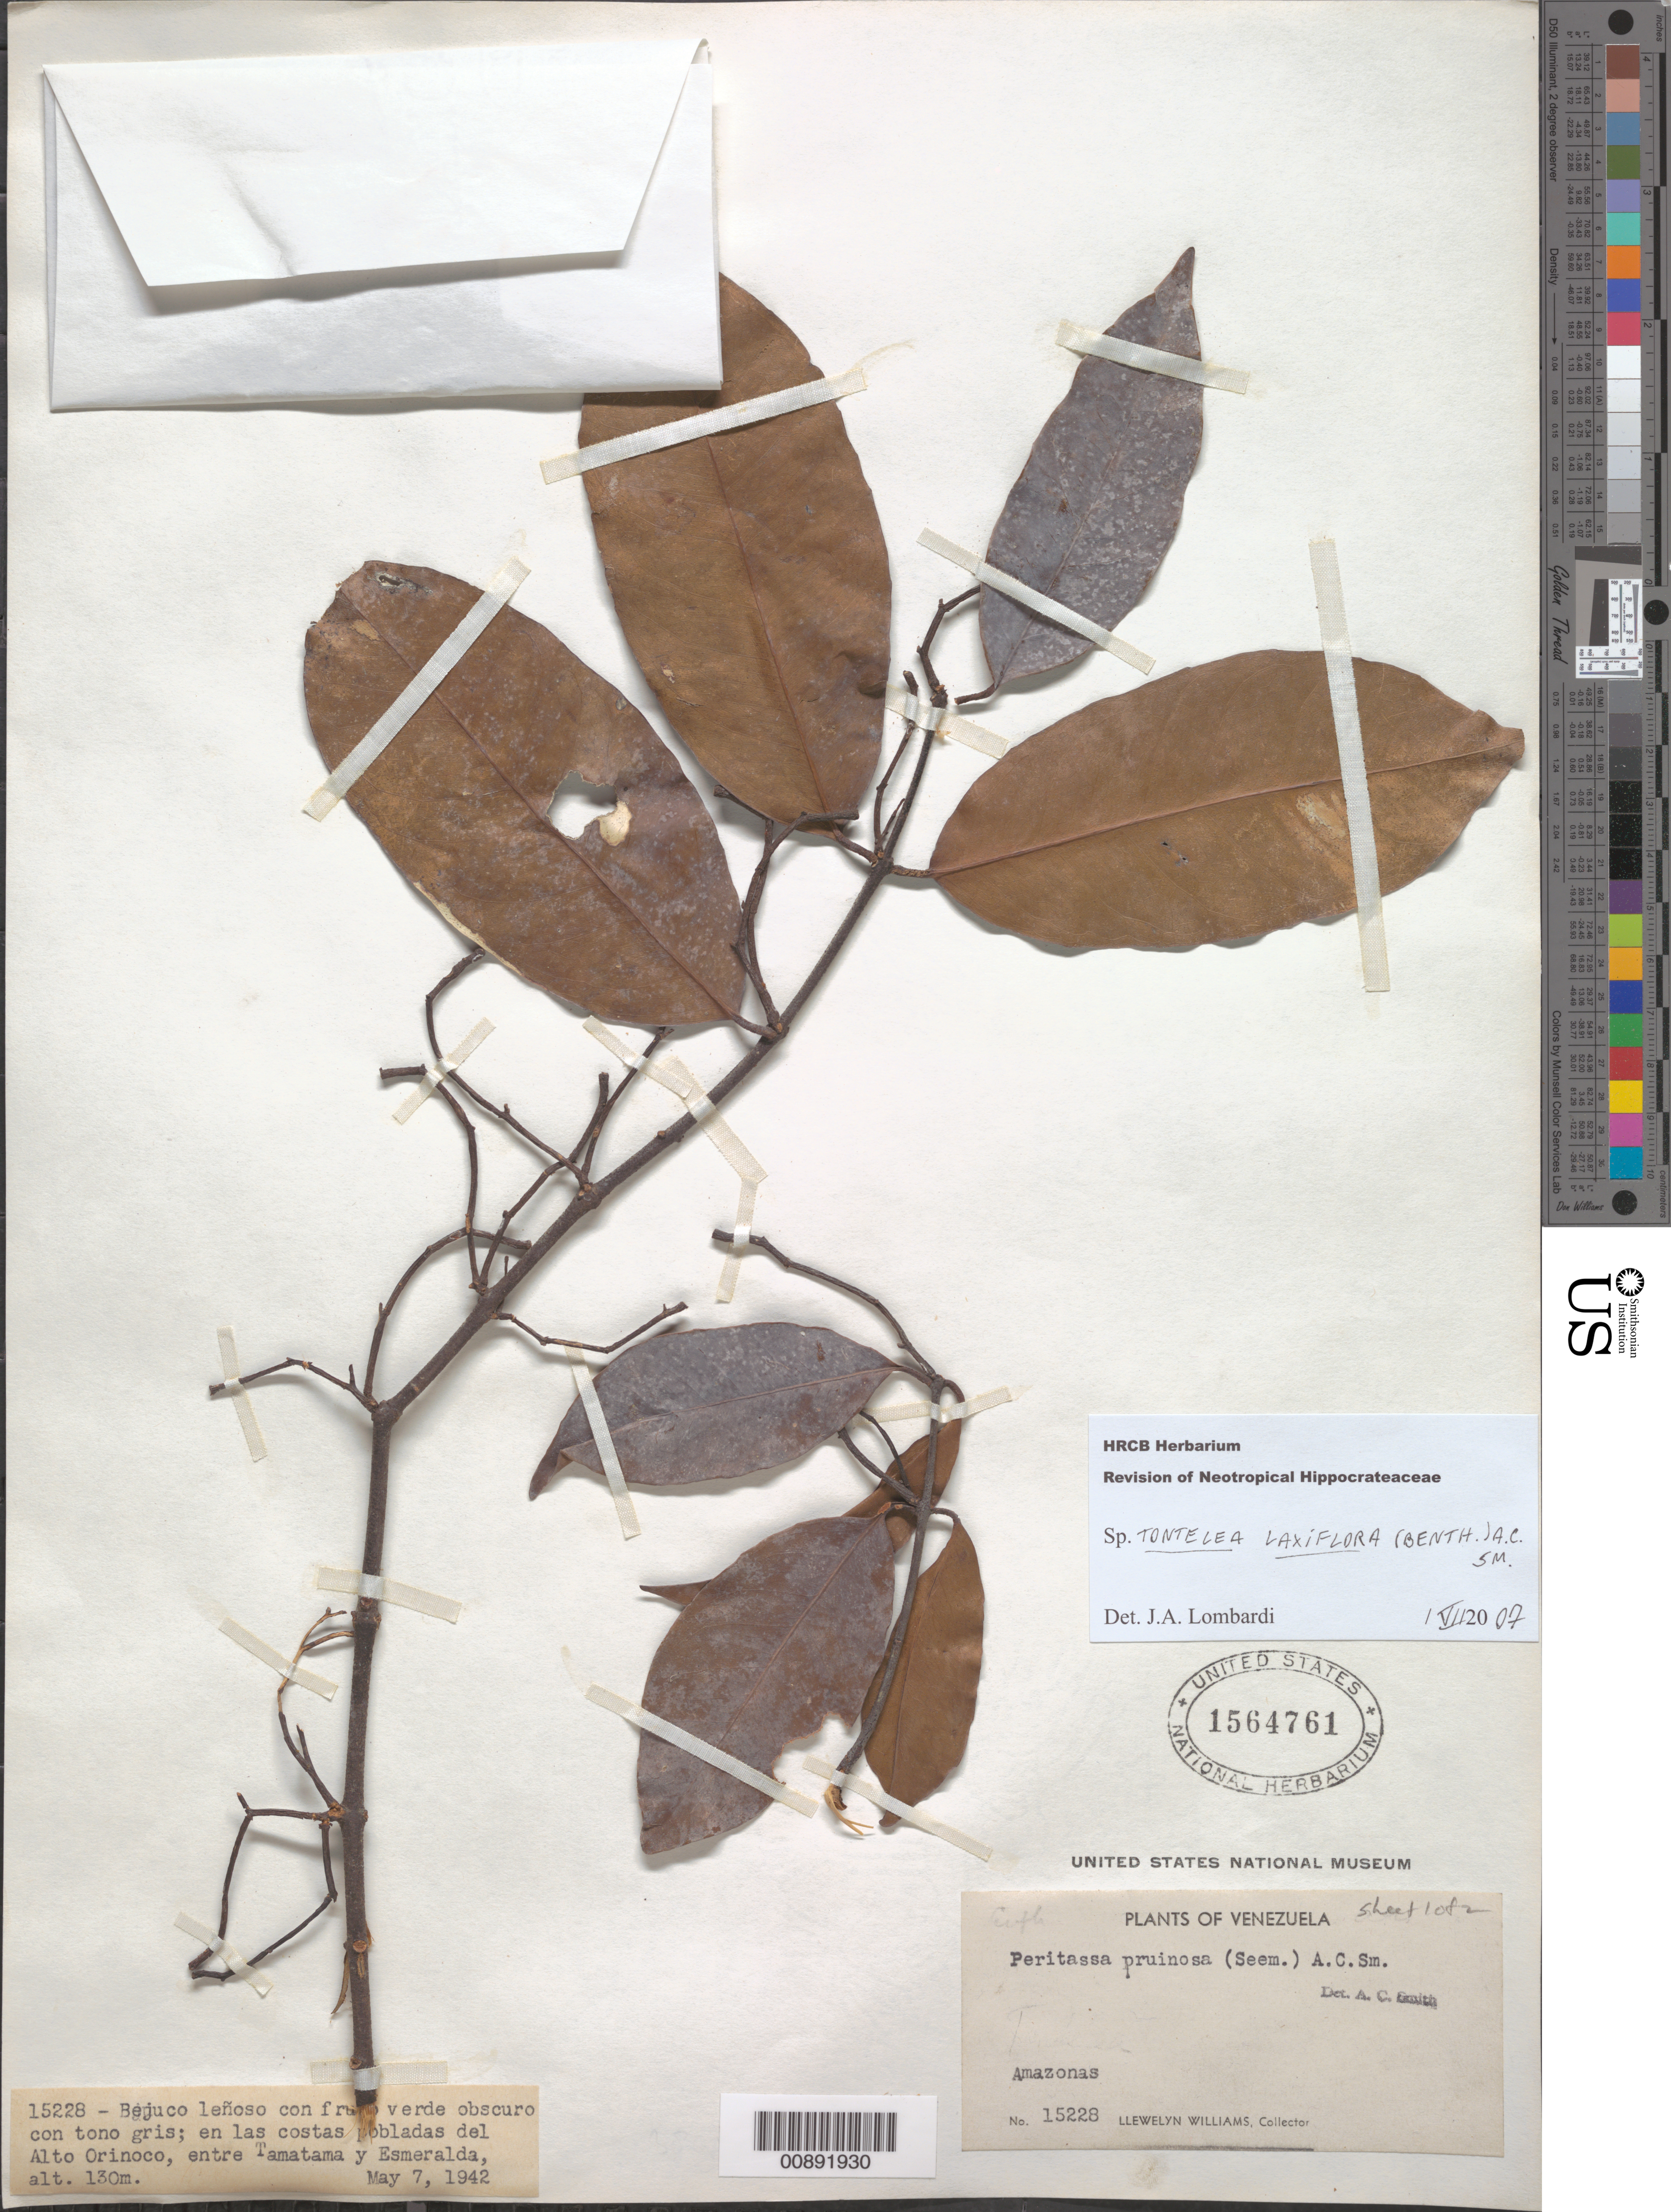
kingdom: Plantae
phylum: Tracheophyta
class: Magnoliopsida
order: Celastrales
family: Celastraceae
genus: Tontelea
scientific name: Tontelea laxiflora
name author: (Benth.) A.C. Sm.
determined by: Lombardi, Julio A.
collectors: Ll. Williams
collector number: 15228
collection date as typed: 7-May-42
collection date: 1942-05-07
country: Venezuela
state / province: Amazonas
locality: Isla Solitaria, entre Tamatama y Esmeralda, Alto Orinoco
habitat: Costas pobladas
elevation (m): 130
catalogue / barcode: US 1564761